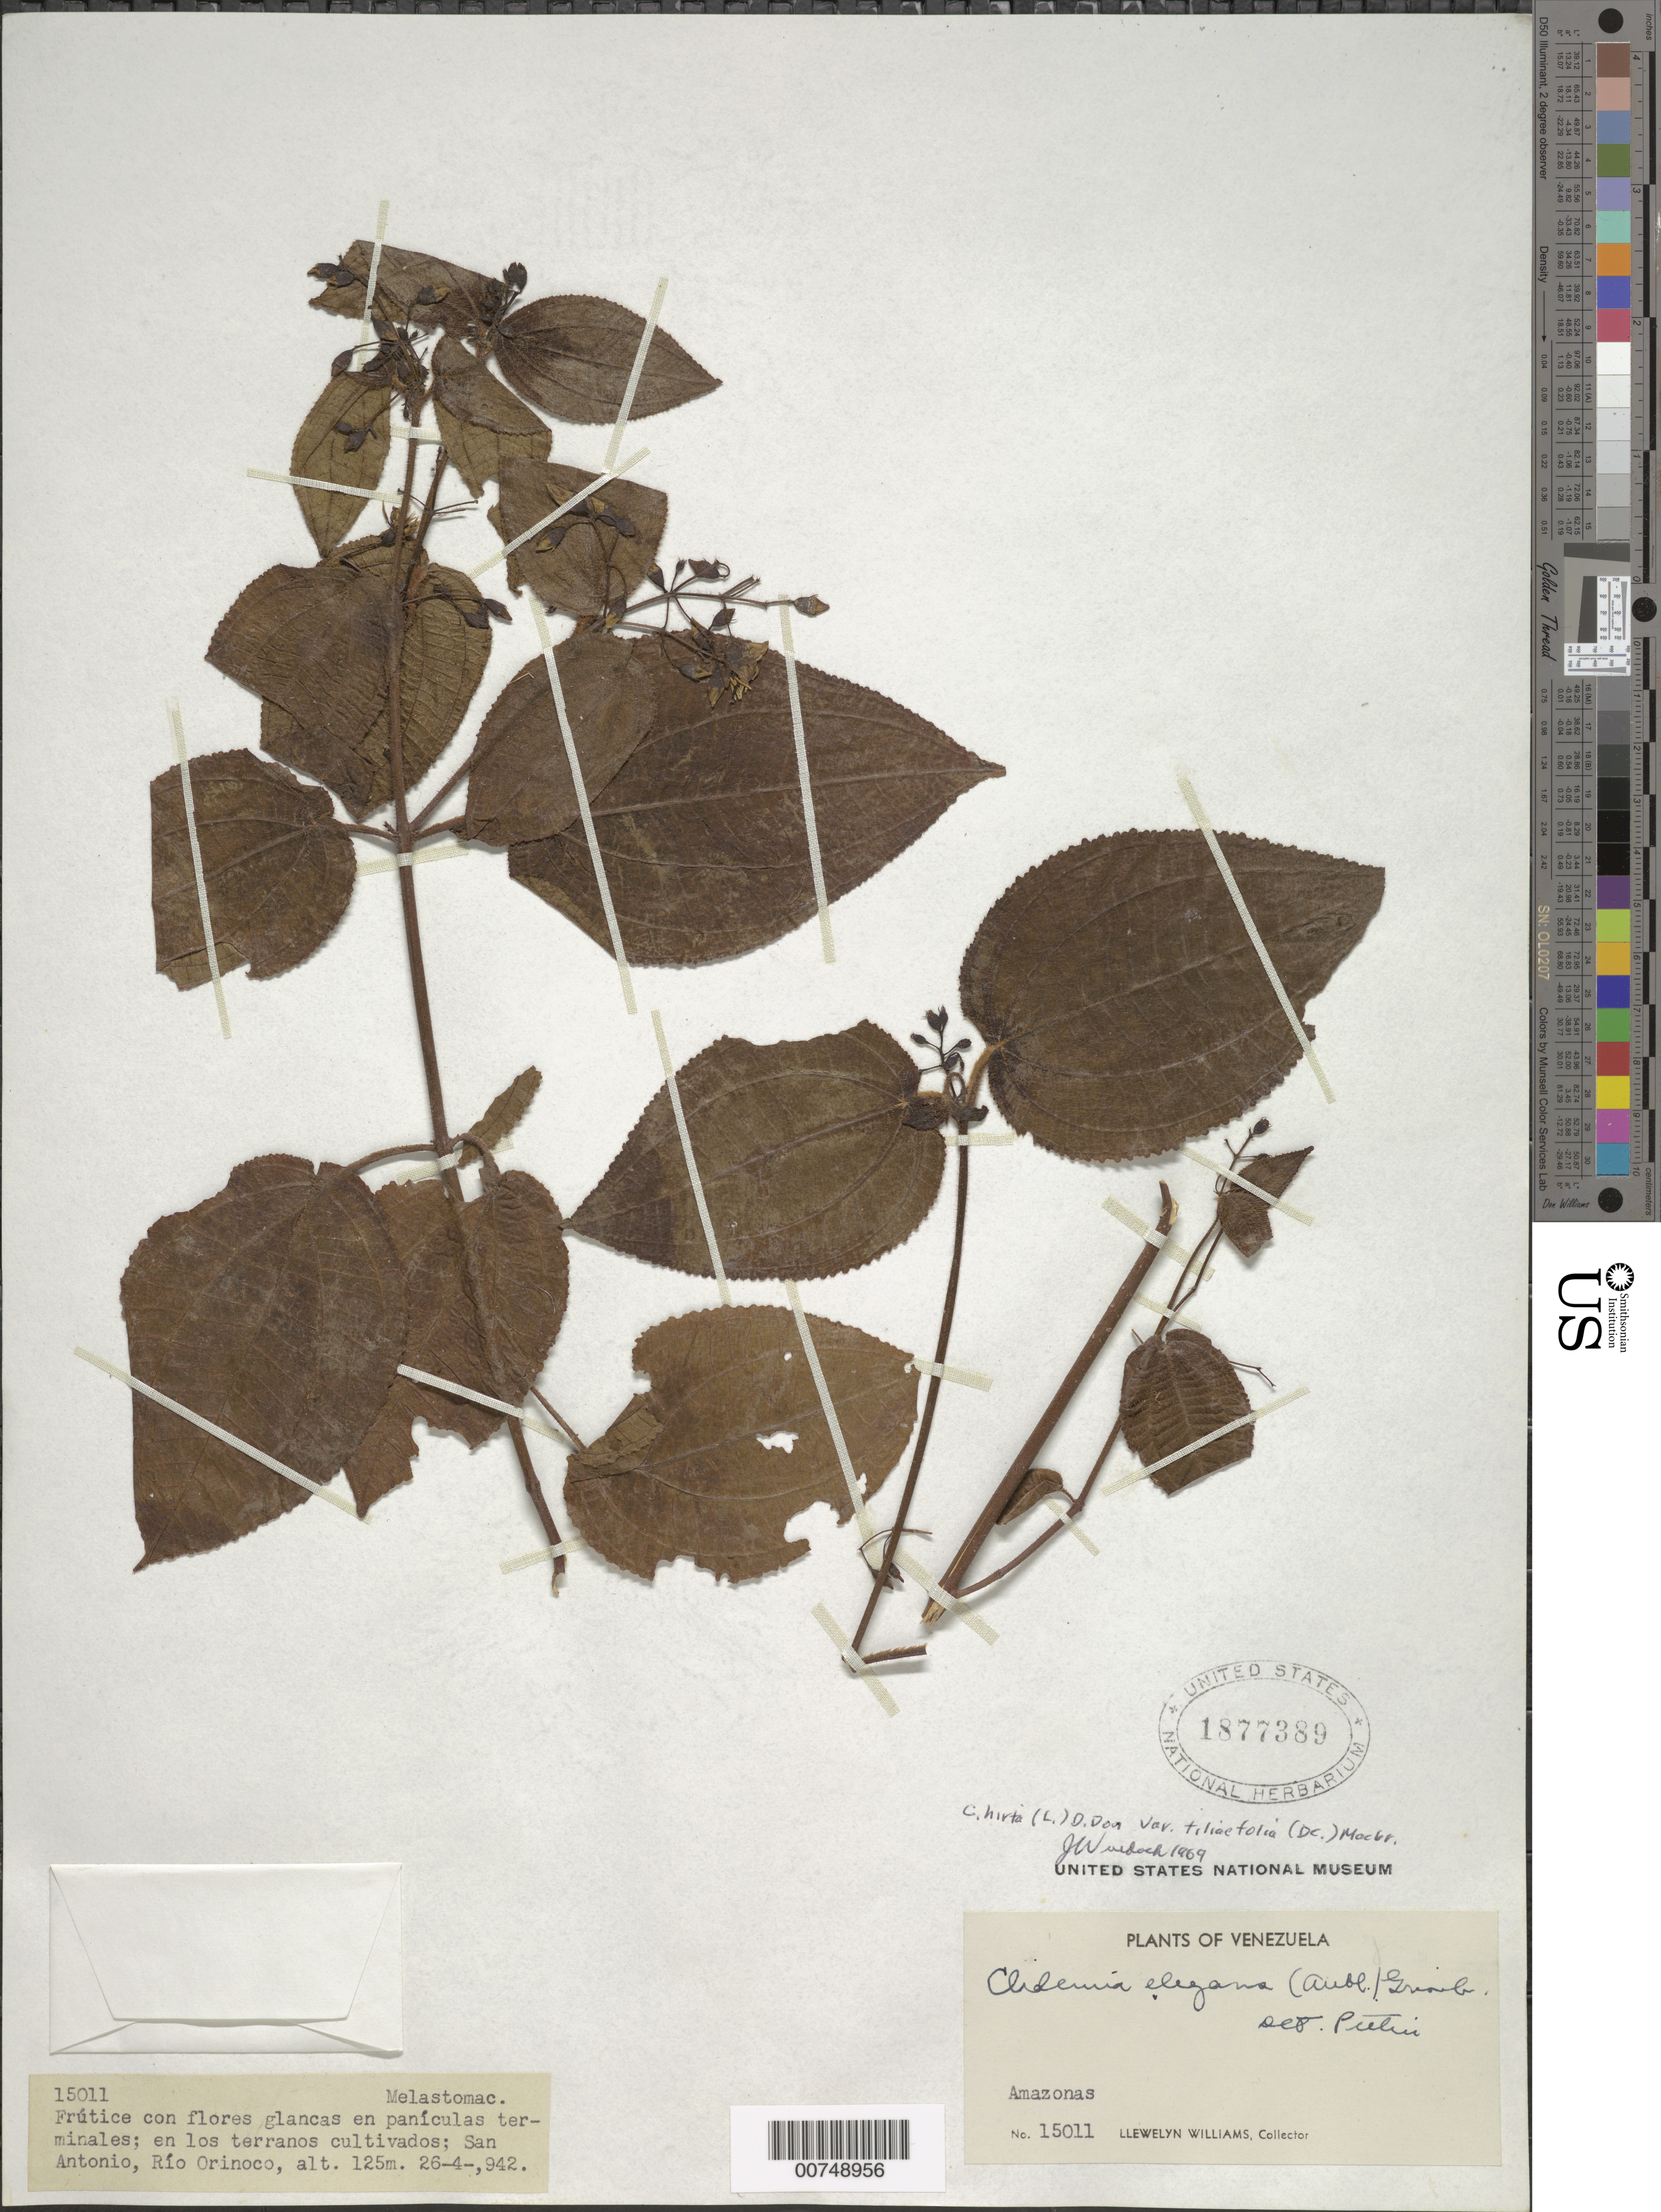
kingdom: Plantae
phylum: Tracheophyta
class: Magnoliopsida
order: Myrtales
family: Melastomataceae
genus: Clidemia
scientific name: Clidemia hirta var. tiliifolia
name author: (DC.) J.F. Macbr.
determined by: Wurdack, John J., (US), US (UNITED STATES)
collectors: Ll. Williams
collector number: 15011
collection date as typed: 26-Apr-42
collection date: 1942-04-26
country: Venezuela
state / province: Amazonas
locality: San Antonio, Río Orinoco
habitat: Terranos cultivados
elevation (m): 125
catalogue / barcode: US 1877389